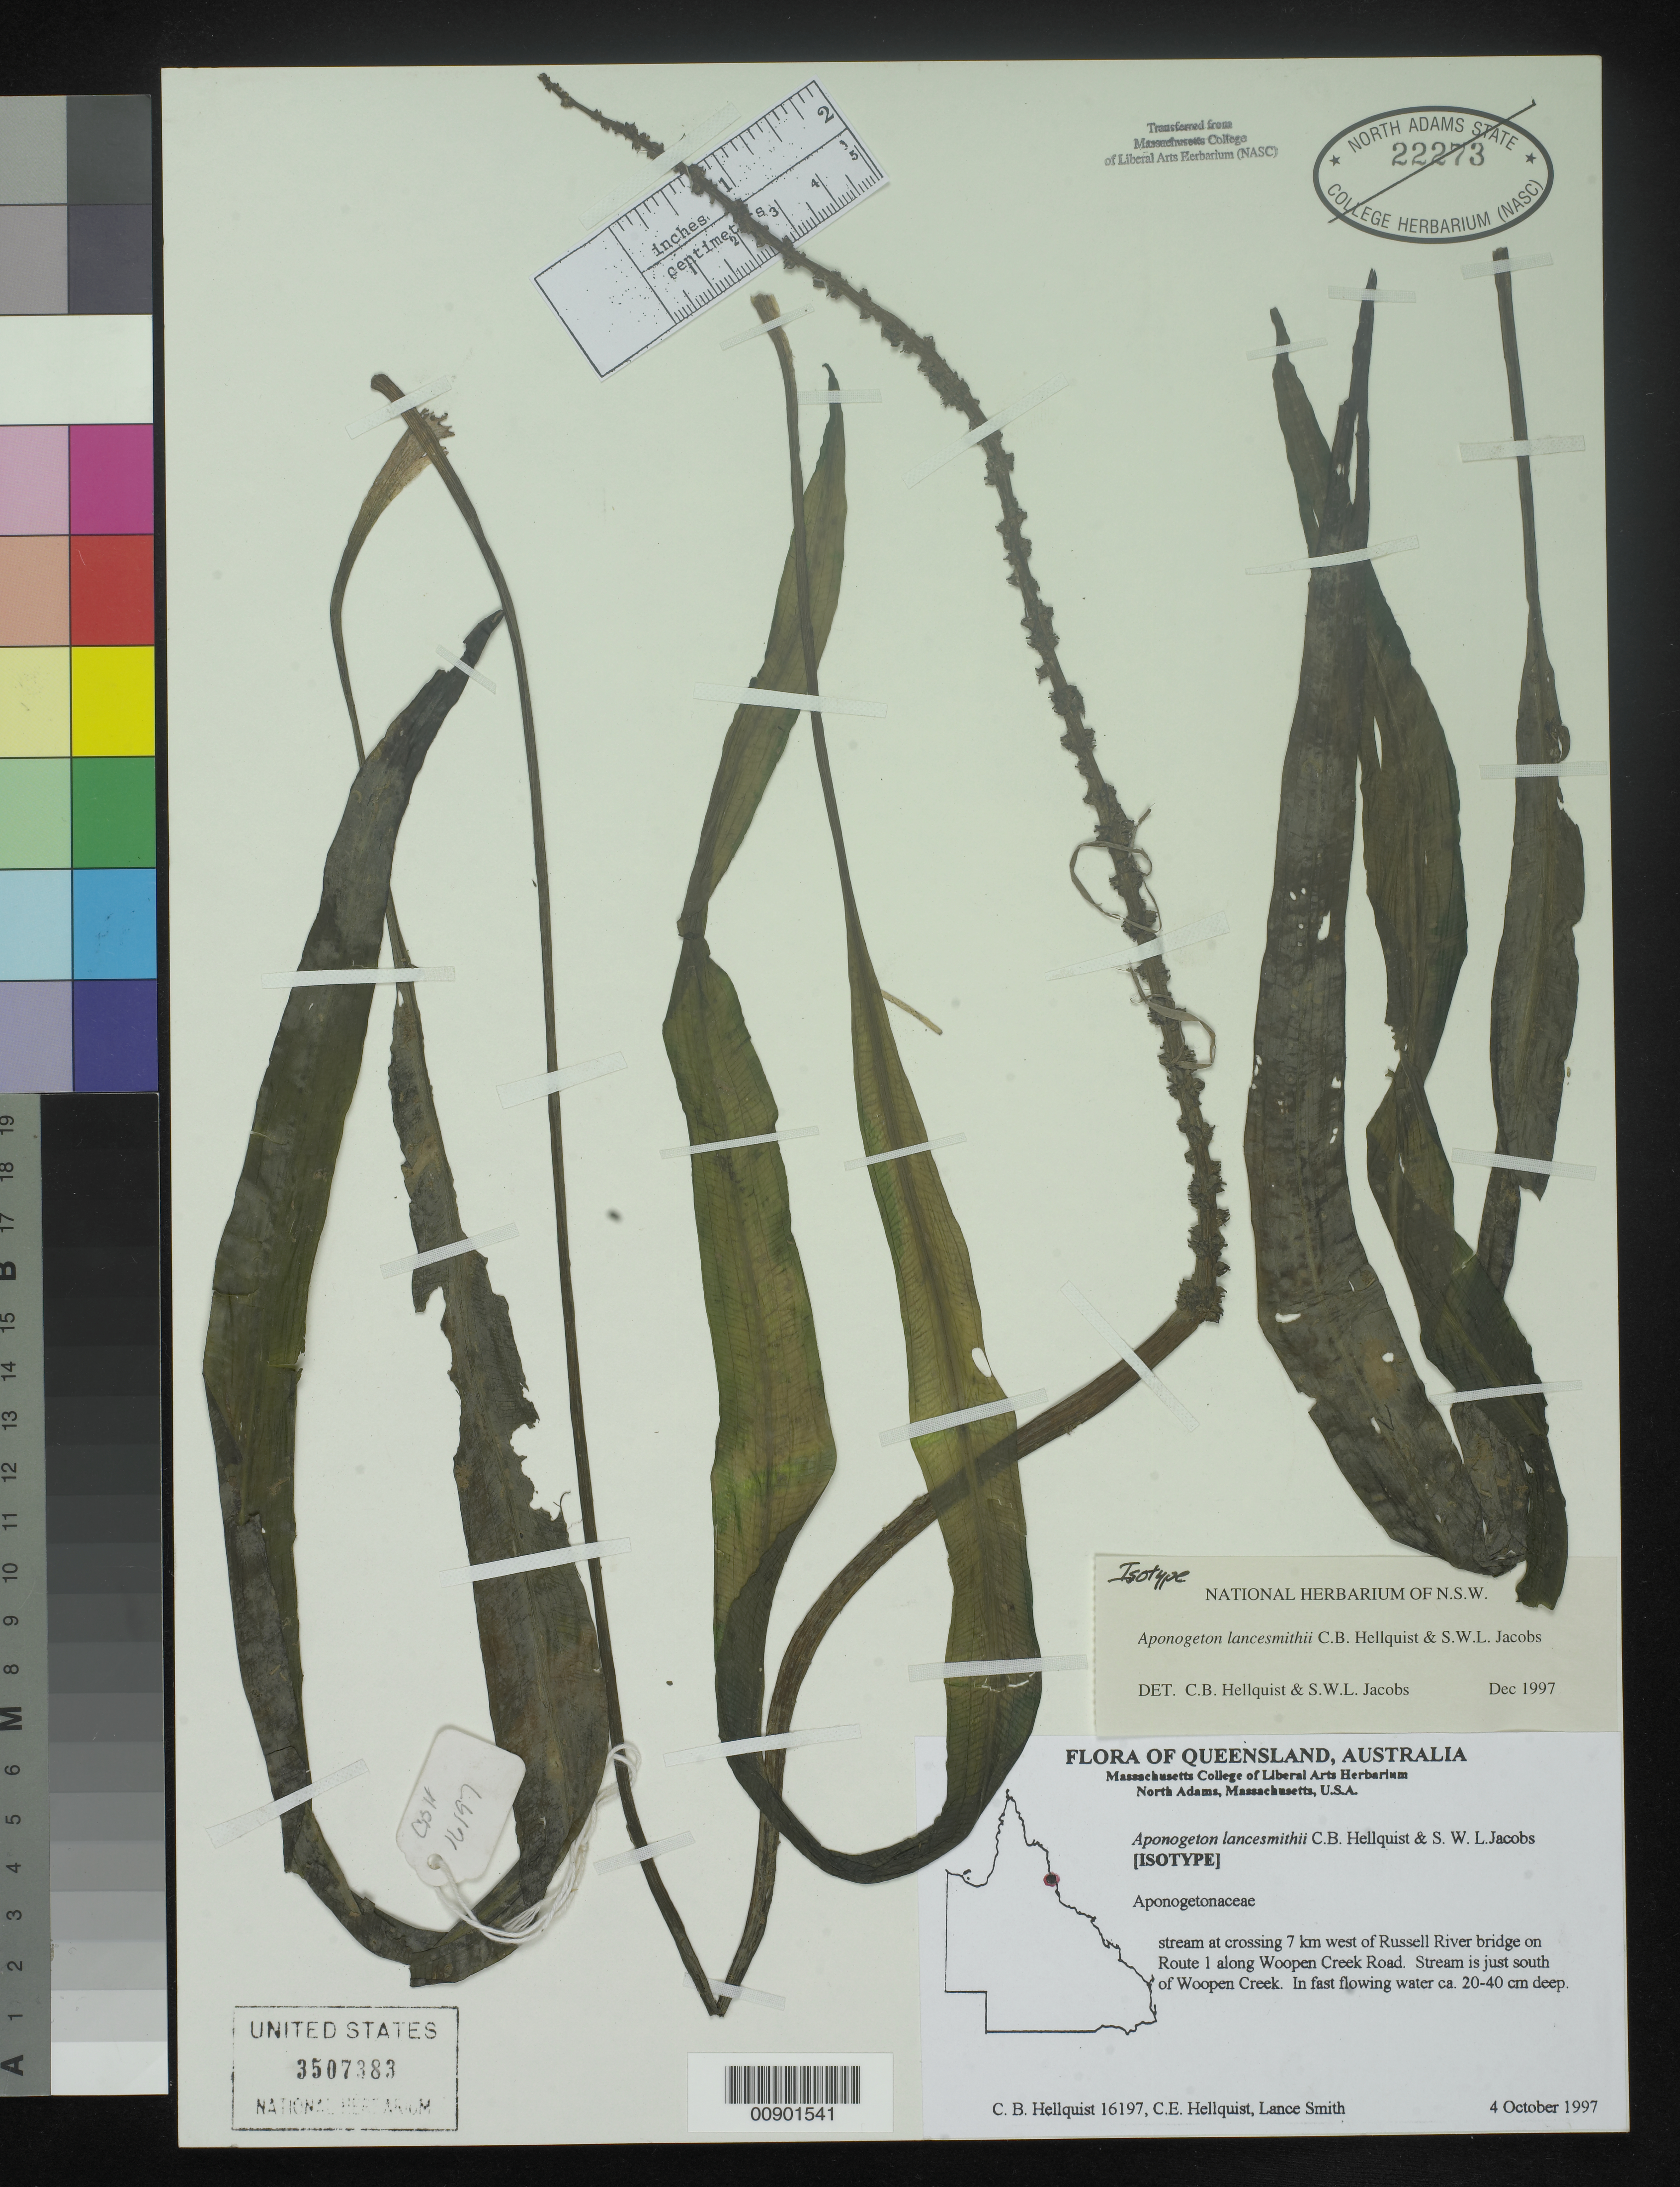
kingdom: Plantae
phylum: Tracheophyta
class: Liliopsida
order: Alismatales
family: Aponogetonaceae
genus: Aponogeton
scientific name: Aponogeton lancesmithii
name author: Hellq. & S.W.L. Jacobs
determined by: Hellquist, C. B.; Jacobs, S. W.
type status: Isotype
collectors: C. Hellquist, C. Hellquist & L. Smith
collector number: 16197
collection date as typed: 04 Oct 1997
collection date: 1997-10-04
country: Australia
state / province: Queensland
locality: Stream at crossing 7 km west of Russell River bridge on Route 1 along Woopen Creek road. Stream is just south of Woopen Creek.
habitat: In fast flowing water ca. 20-40 cm deep.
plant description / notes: Collection date on label is 4 October 1997, but according to protologue collection date is 6 Oct. 1997.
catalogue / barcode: US 3507383